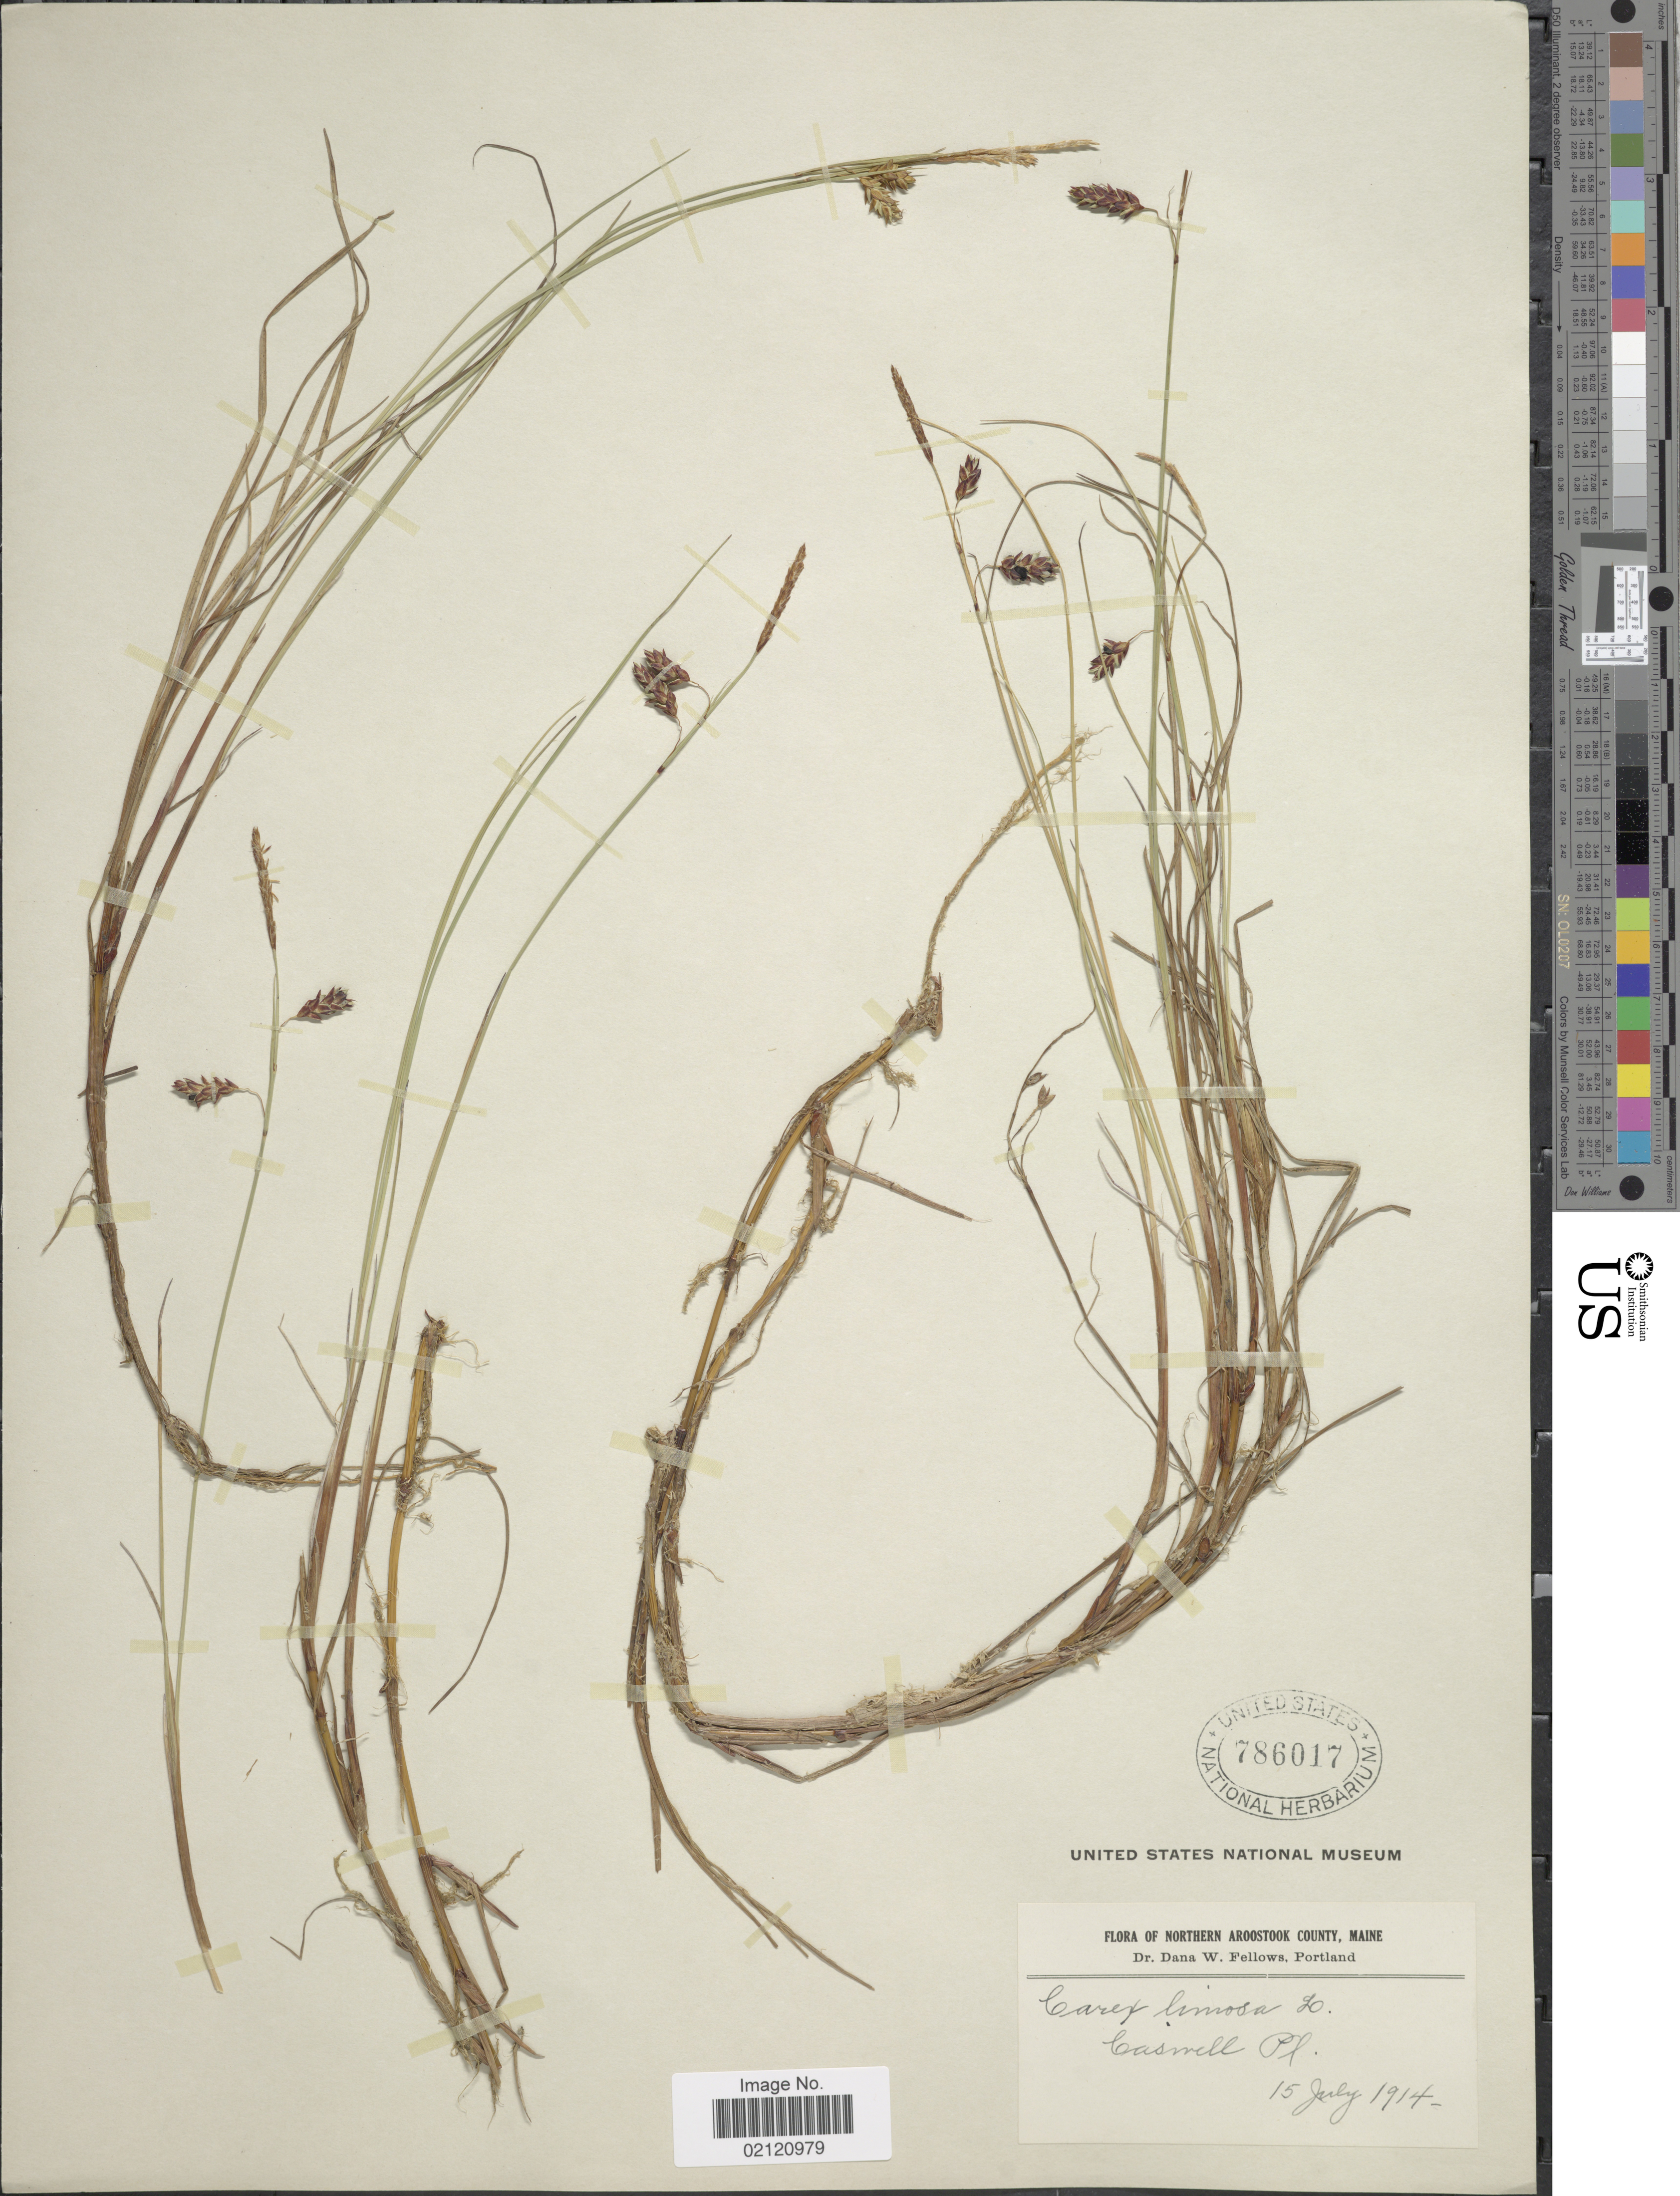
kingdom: Plantae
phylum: Tracheophyta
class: Liliopsida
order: Poales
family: Cyperaceae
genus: Carex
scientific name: Carex limosa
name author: L.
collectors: D. W. Fellows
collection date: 1914-07-15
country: United States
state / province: Maine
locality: Northern Aroostook County, Caswell Pl.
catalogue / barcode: US 786017